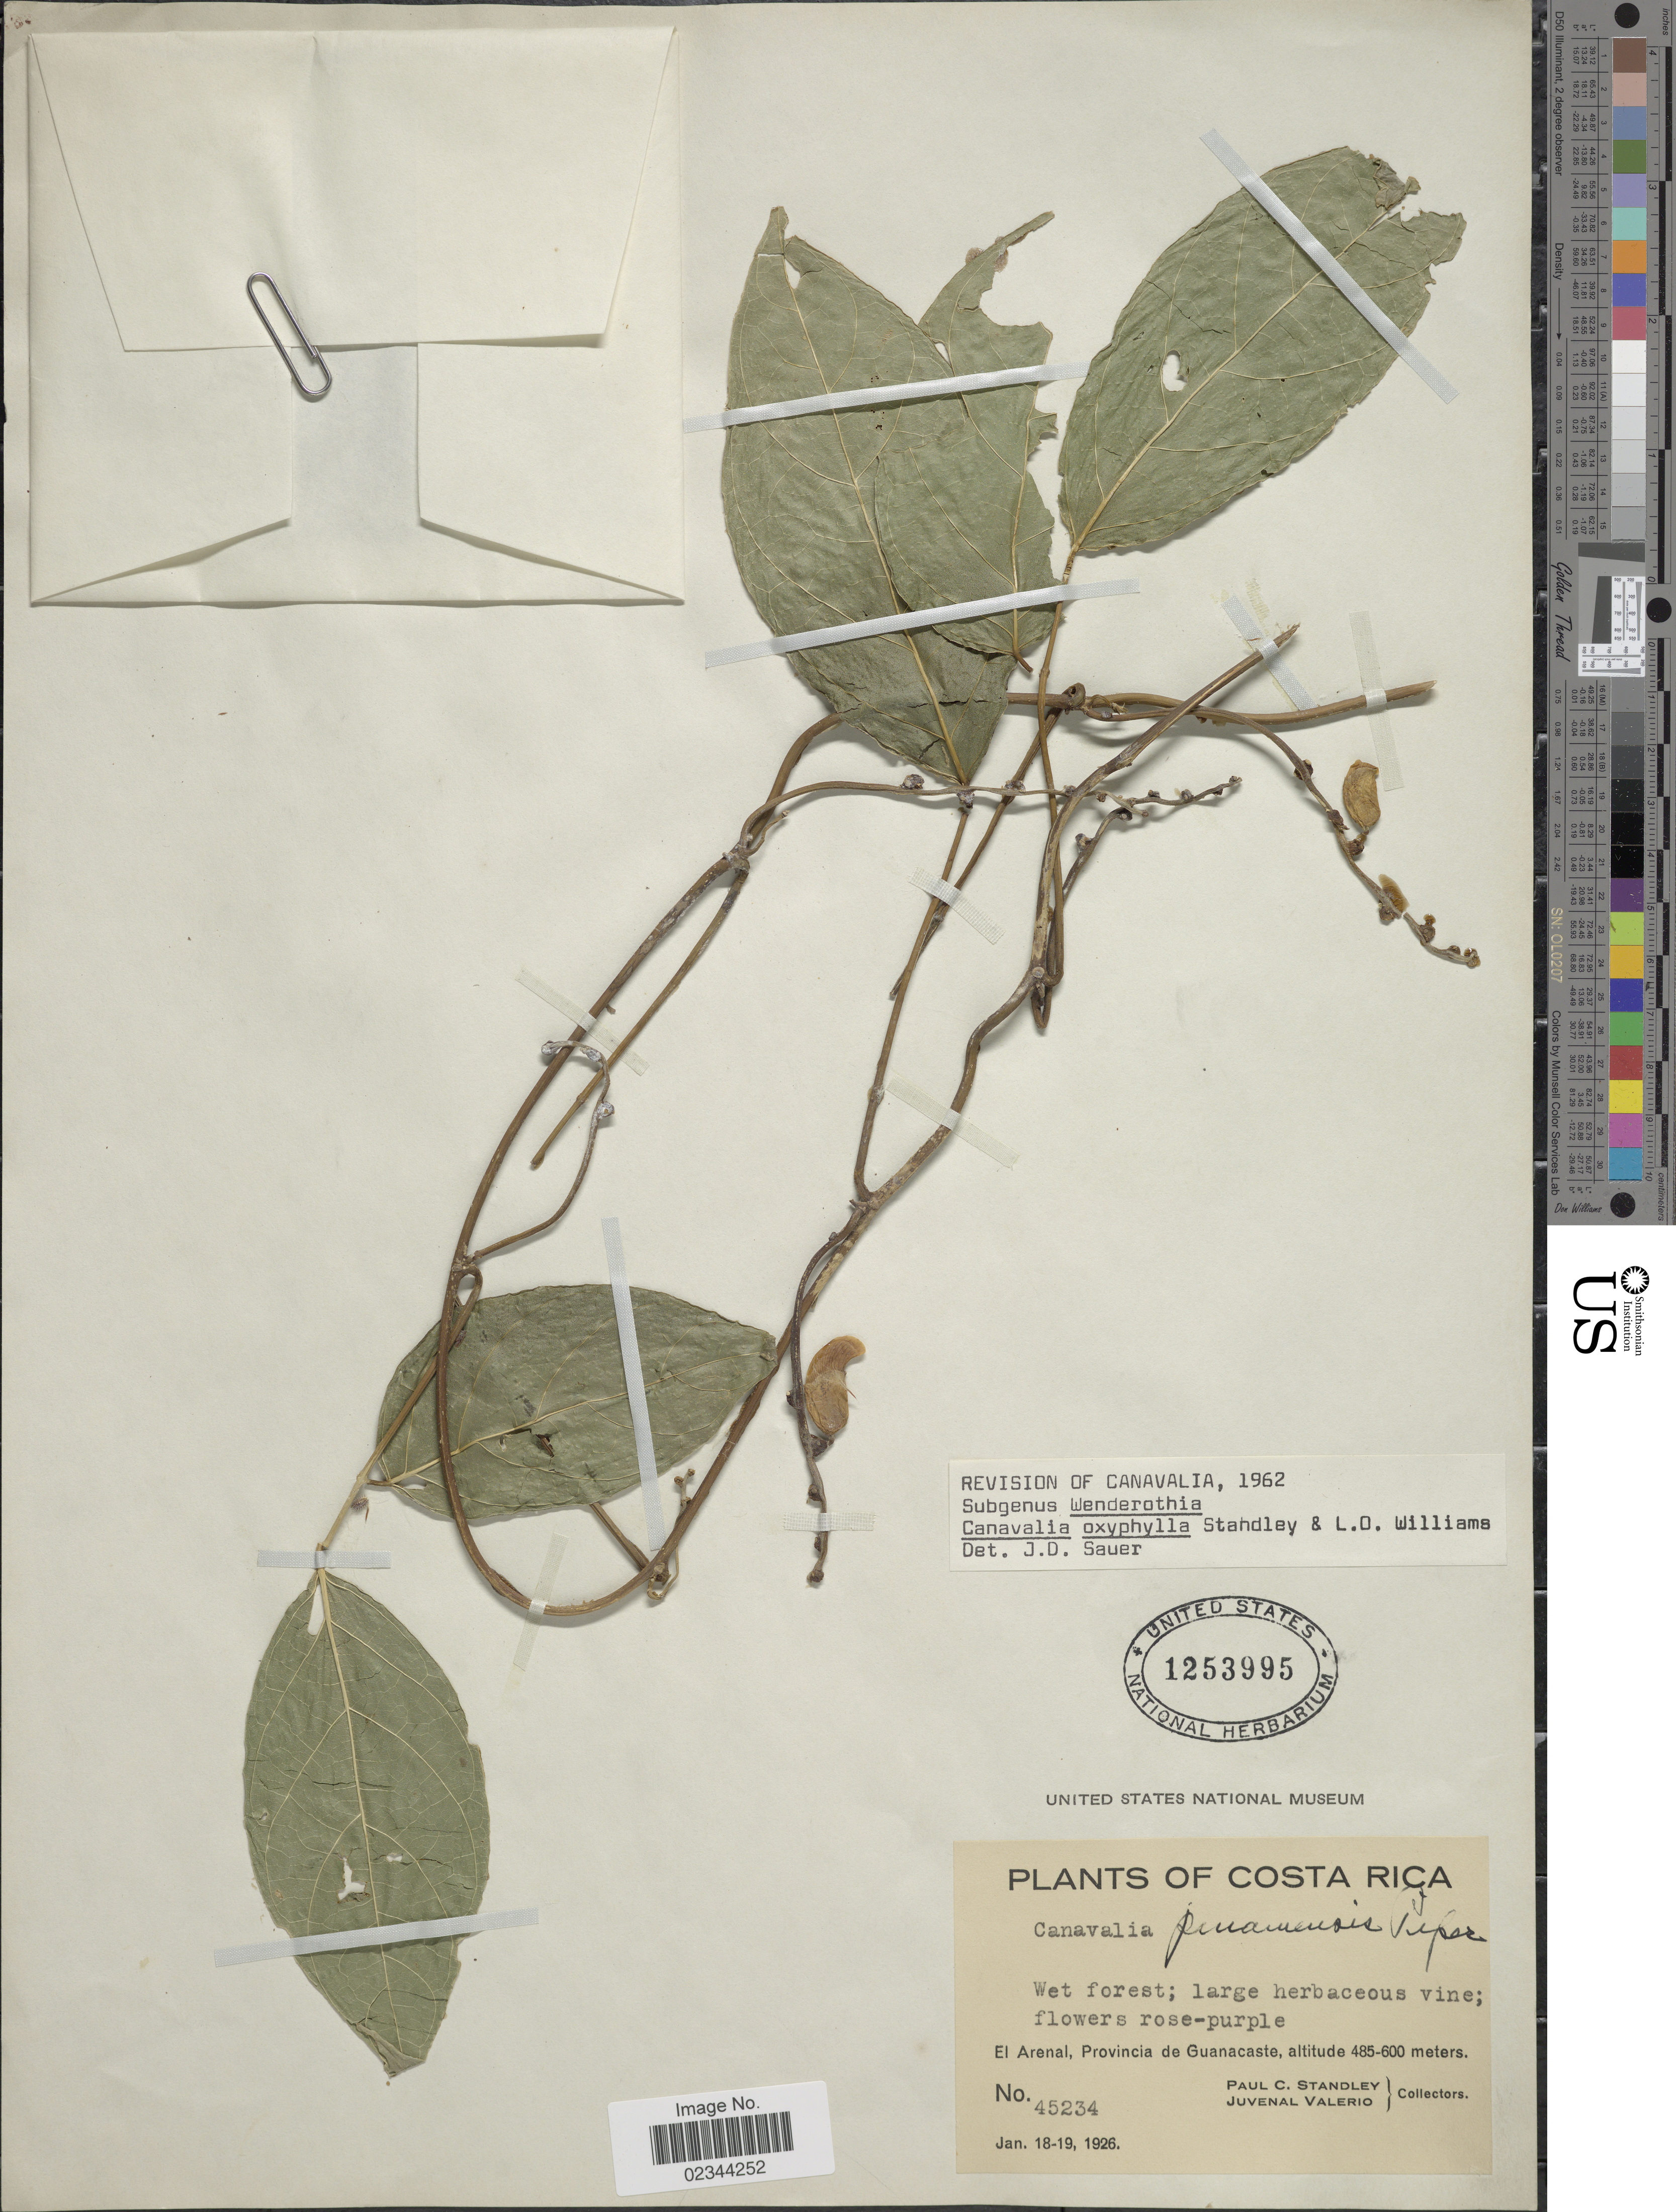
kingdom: Plantae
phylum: Tracheophyta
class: Magnoliopsida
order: Fabales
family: Fabaceae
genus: Canavalia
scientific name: Canavalia oxyphylla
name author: Standl. & L.O. Williams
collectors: P. C. Standley & J. Valerio R.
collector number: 45234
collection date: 1926-01-18/1926-01-19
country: Costa Rica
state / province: Guanacaste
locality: El Arenal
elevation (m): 485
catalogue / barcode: US 1253995